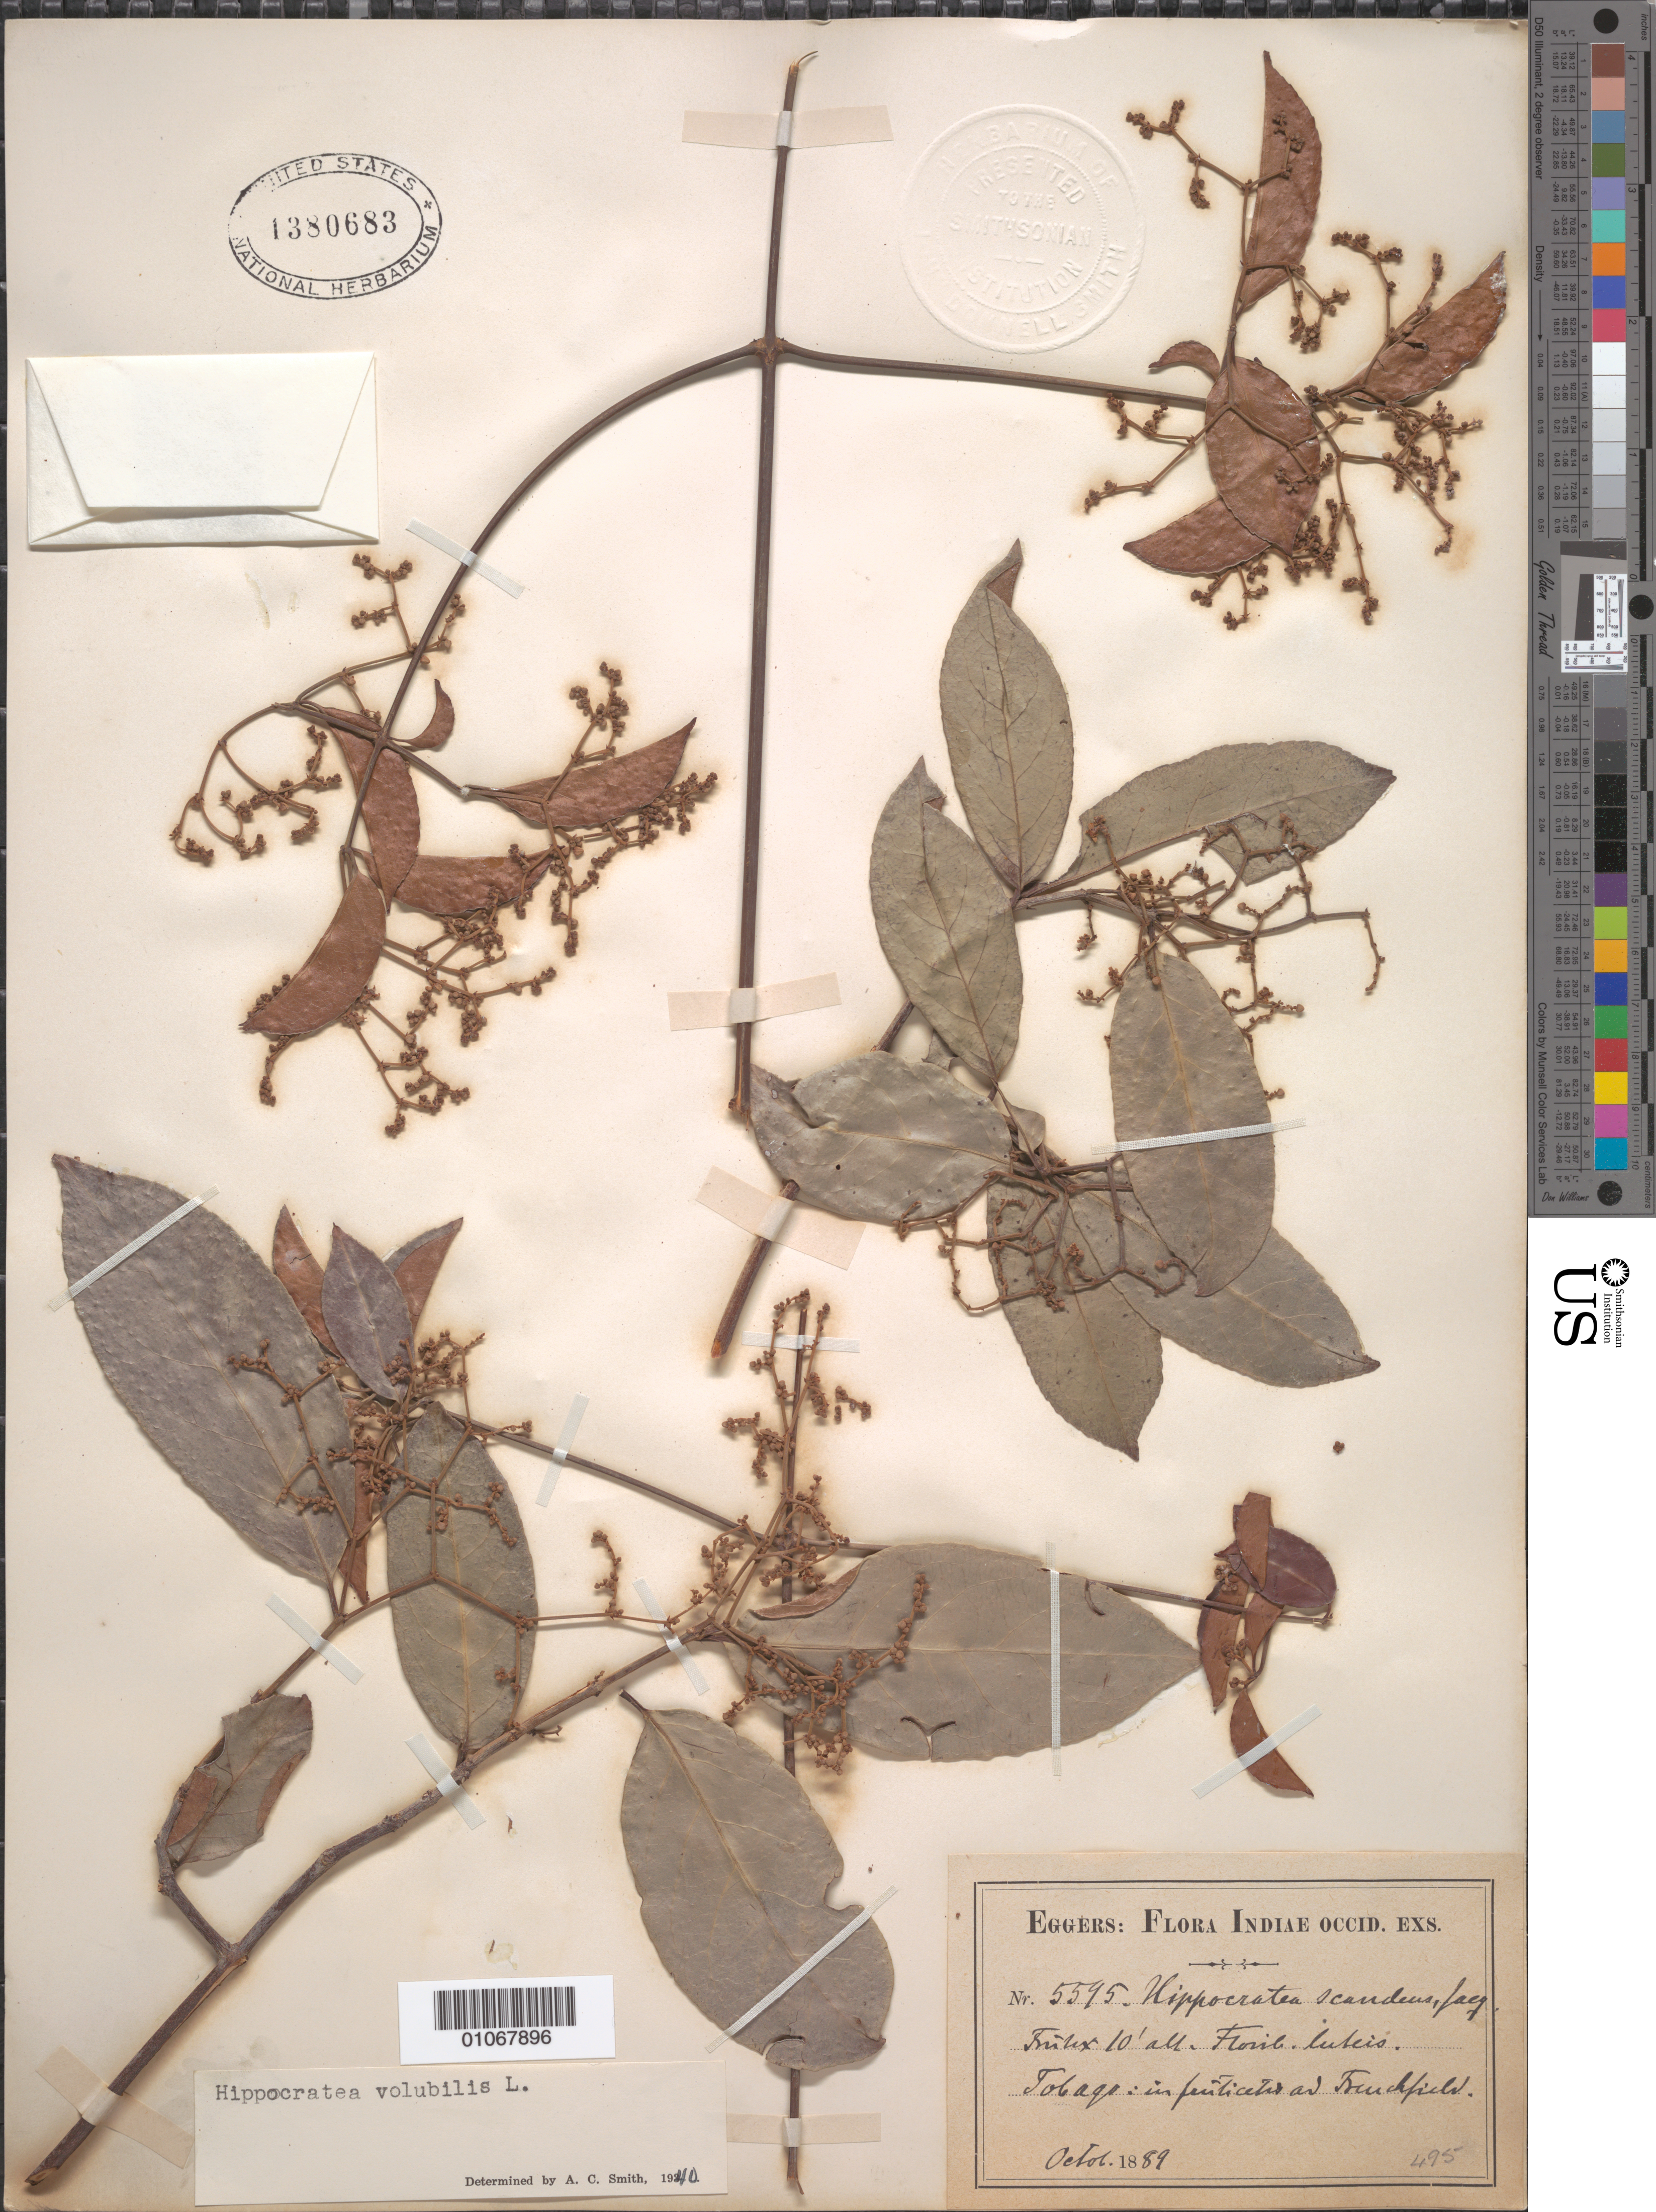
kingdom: Plantae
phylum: Tracheophyta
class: Magnoliopsida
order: Celastrales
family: Celastraceae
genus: Hippocratea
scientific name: Hippocratea volubilis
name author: L.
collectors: H. F. A. von Eggers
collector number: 5595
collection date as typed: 01 Oct 1889 to 31 Oct 1889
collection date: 1889-10-01/1889-10-31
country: Trinidad and Tobago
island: Tobago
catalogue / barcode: US 1380683